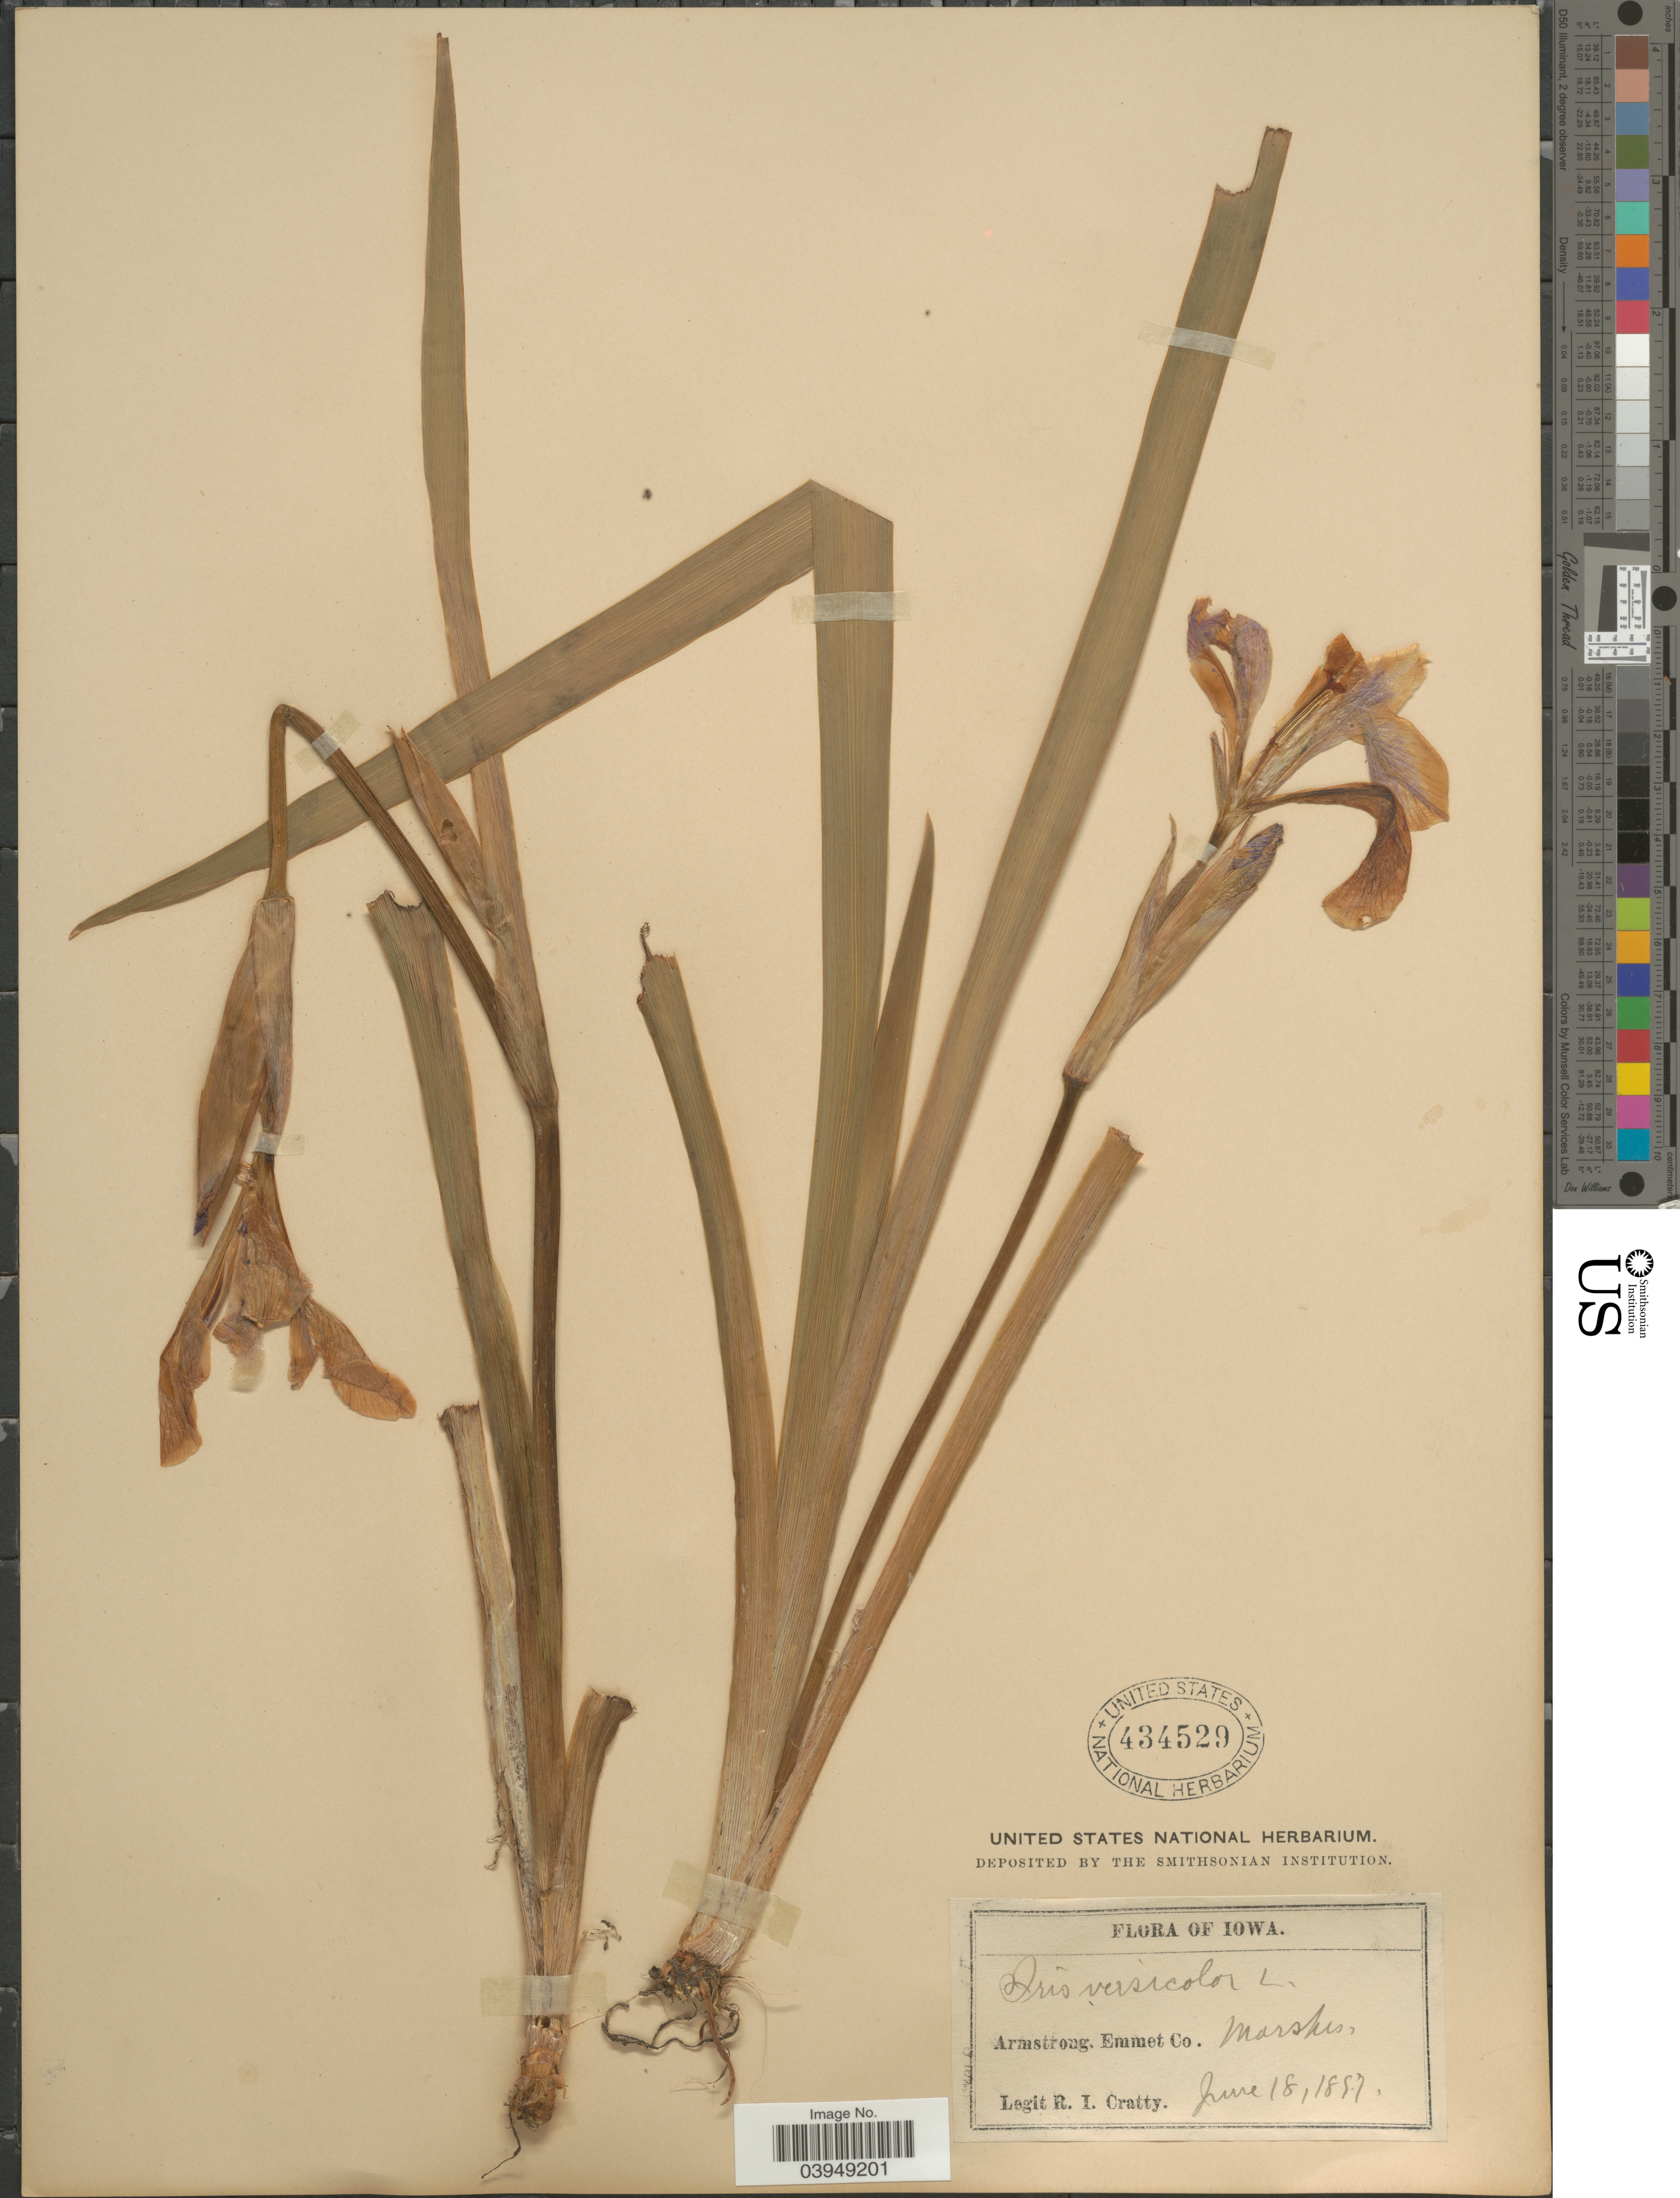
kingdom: Plantae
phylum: Tracheophyta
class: Liliopsida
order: Asparagales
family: Iridaceae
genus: Iris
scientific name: Iris versicolor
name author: L.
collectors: R. Cratty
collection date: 1897-06-18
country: United States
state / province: Iowa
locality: Armstrong, Emmet Co.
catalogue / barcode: US 434529